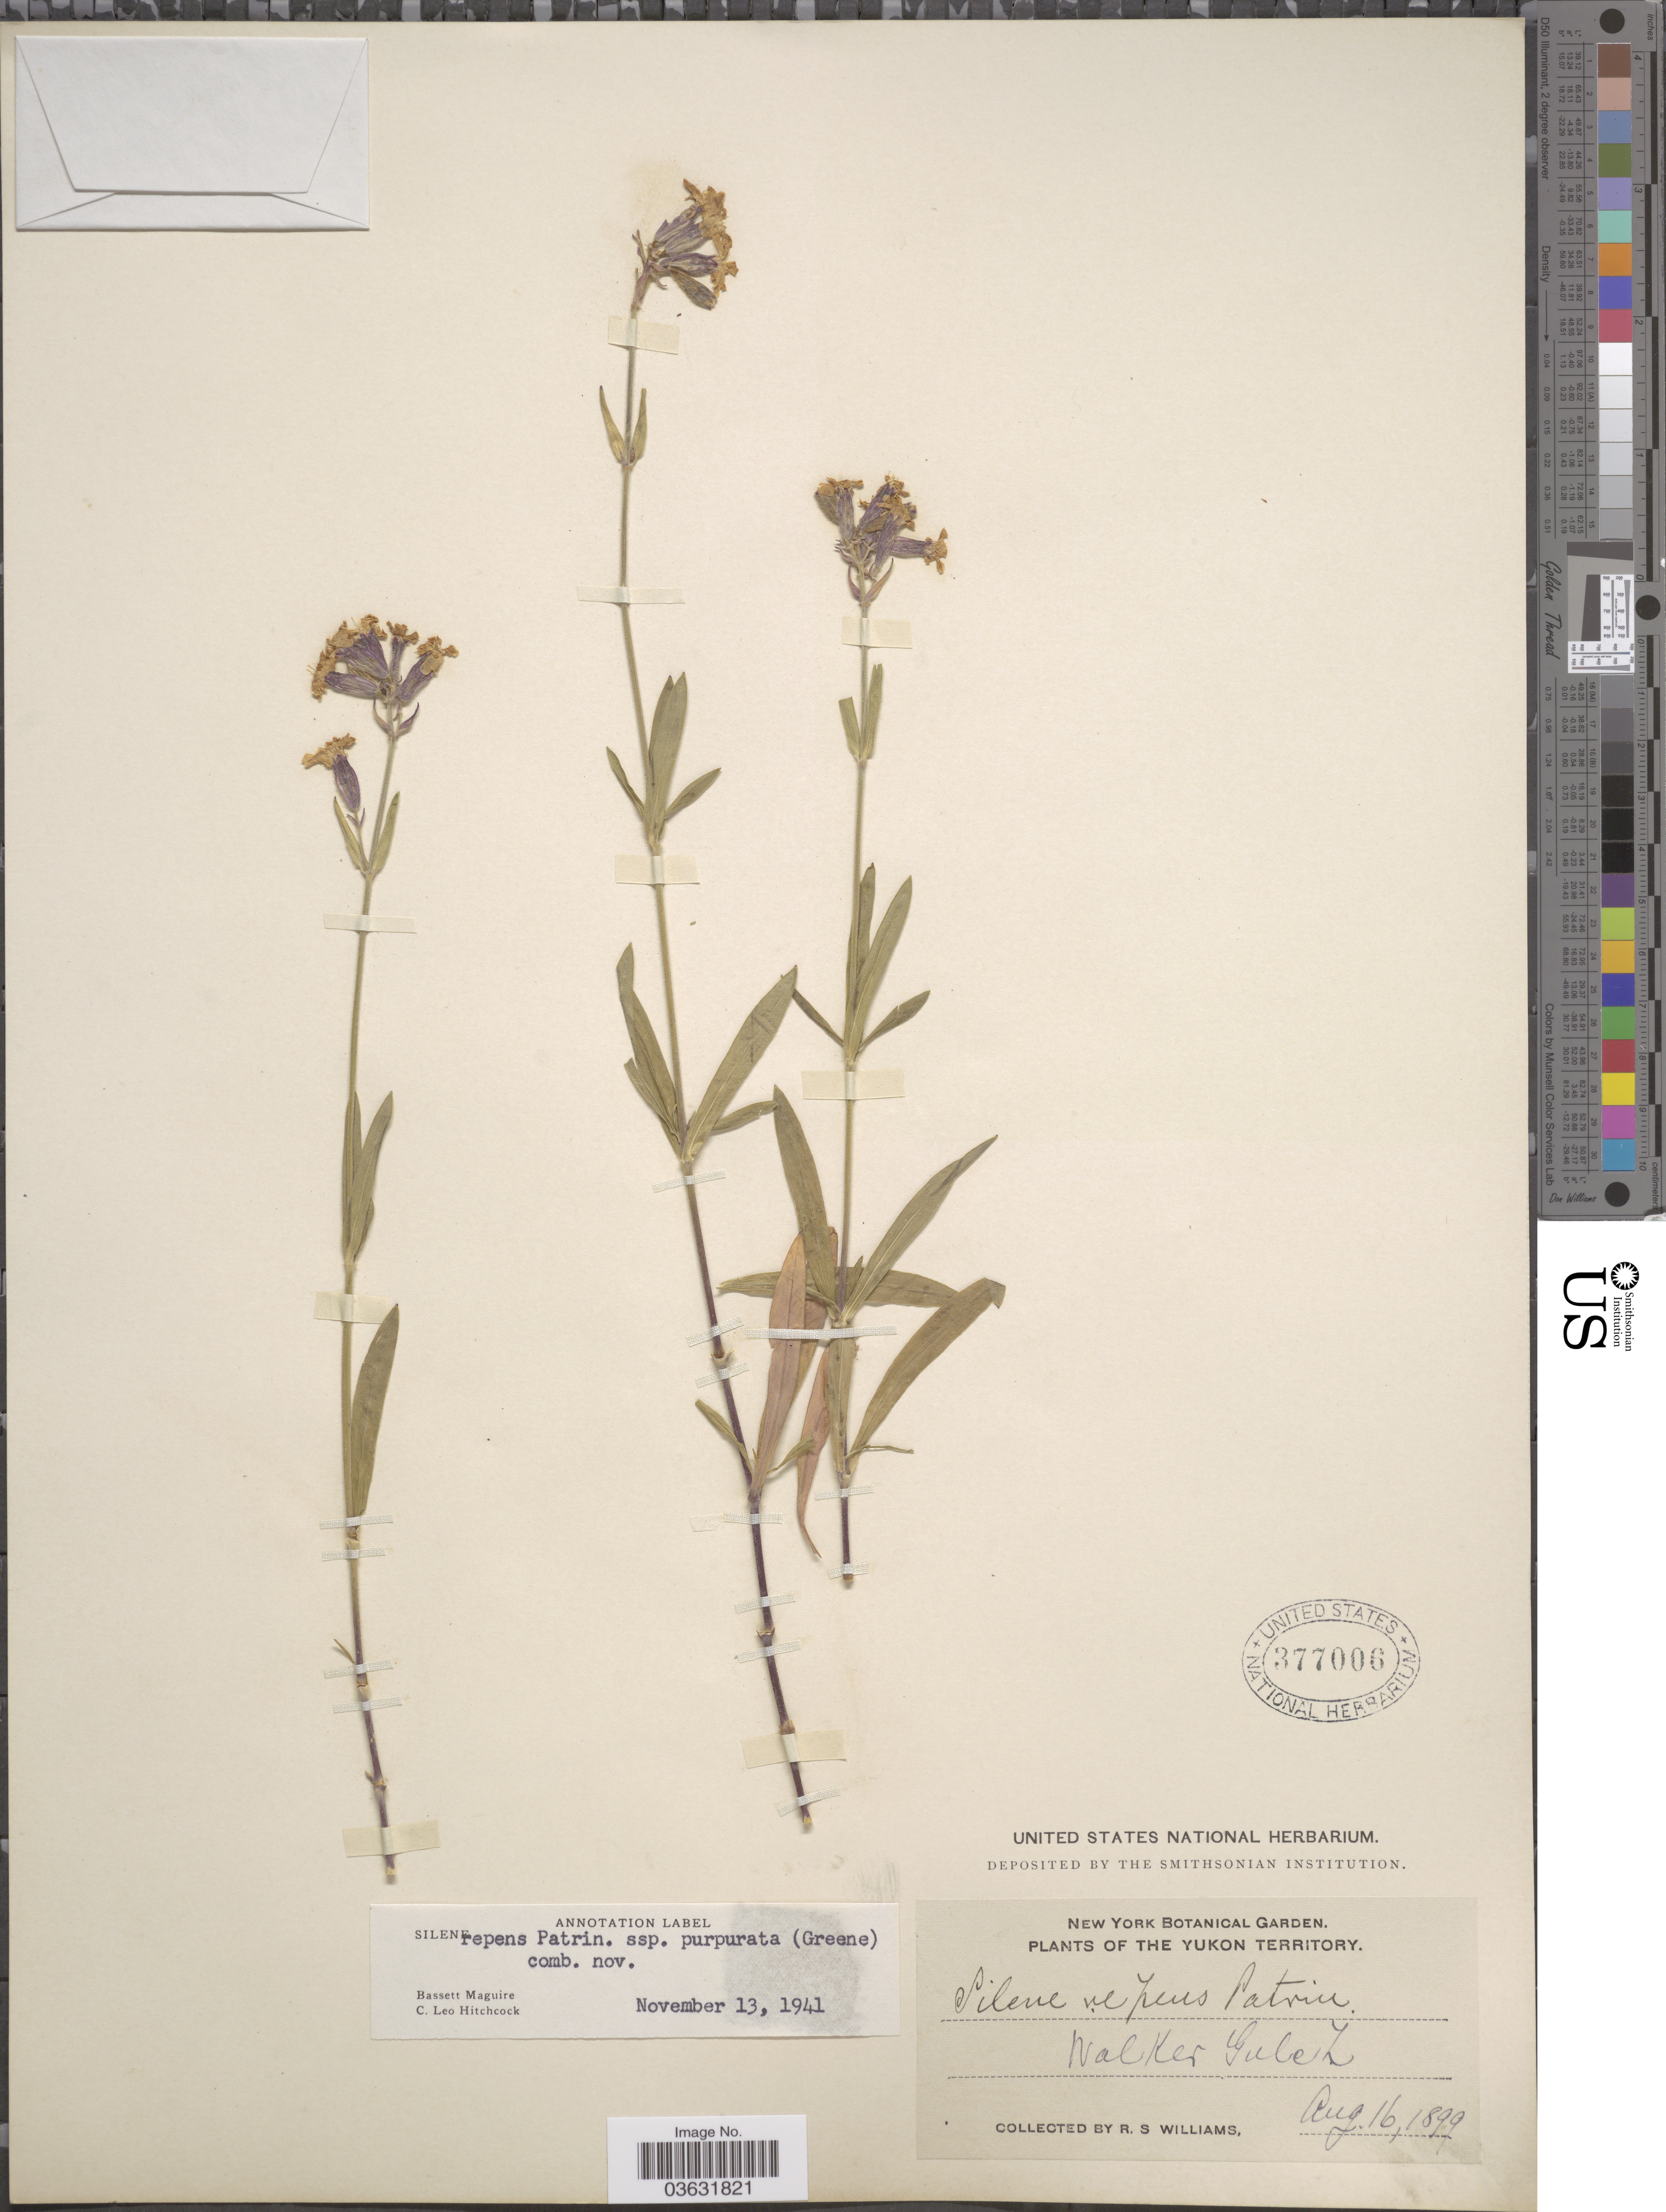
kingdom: Plantae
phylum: Tracheophyta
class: Magnoliopsida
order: Caryophyllales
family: Caryophyllaceae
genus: Silene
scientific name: Silene repens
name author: Patrin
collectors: R. S. Williams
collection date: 1899-08-16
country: Canada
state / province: Yukon Territory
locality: Walker Gulch.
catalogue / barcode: US 377006